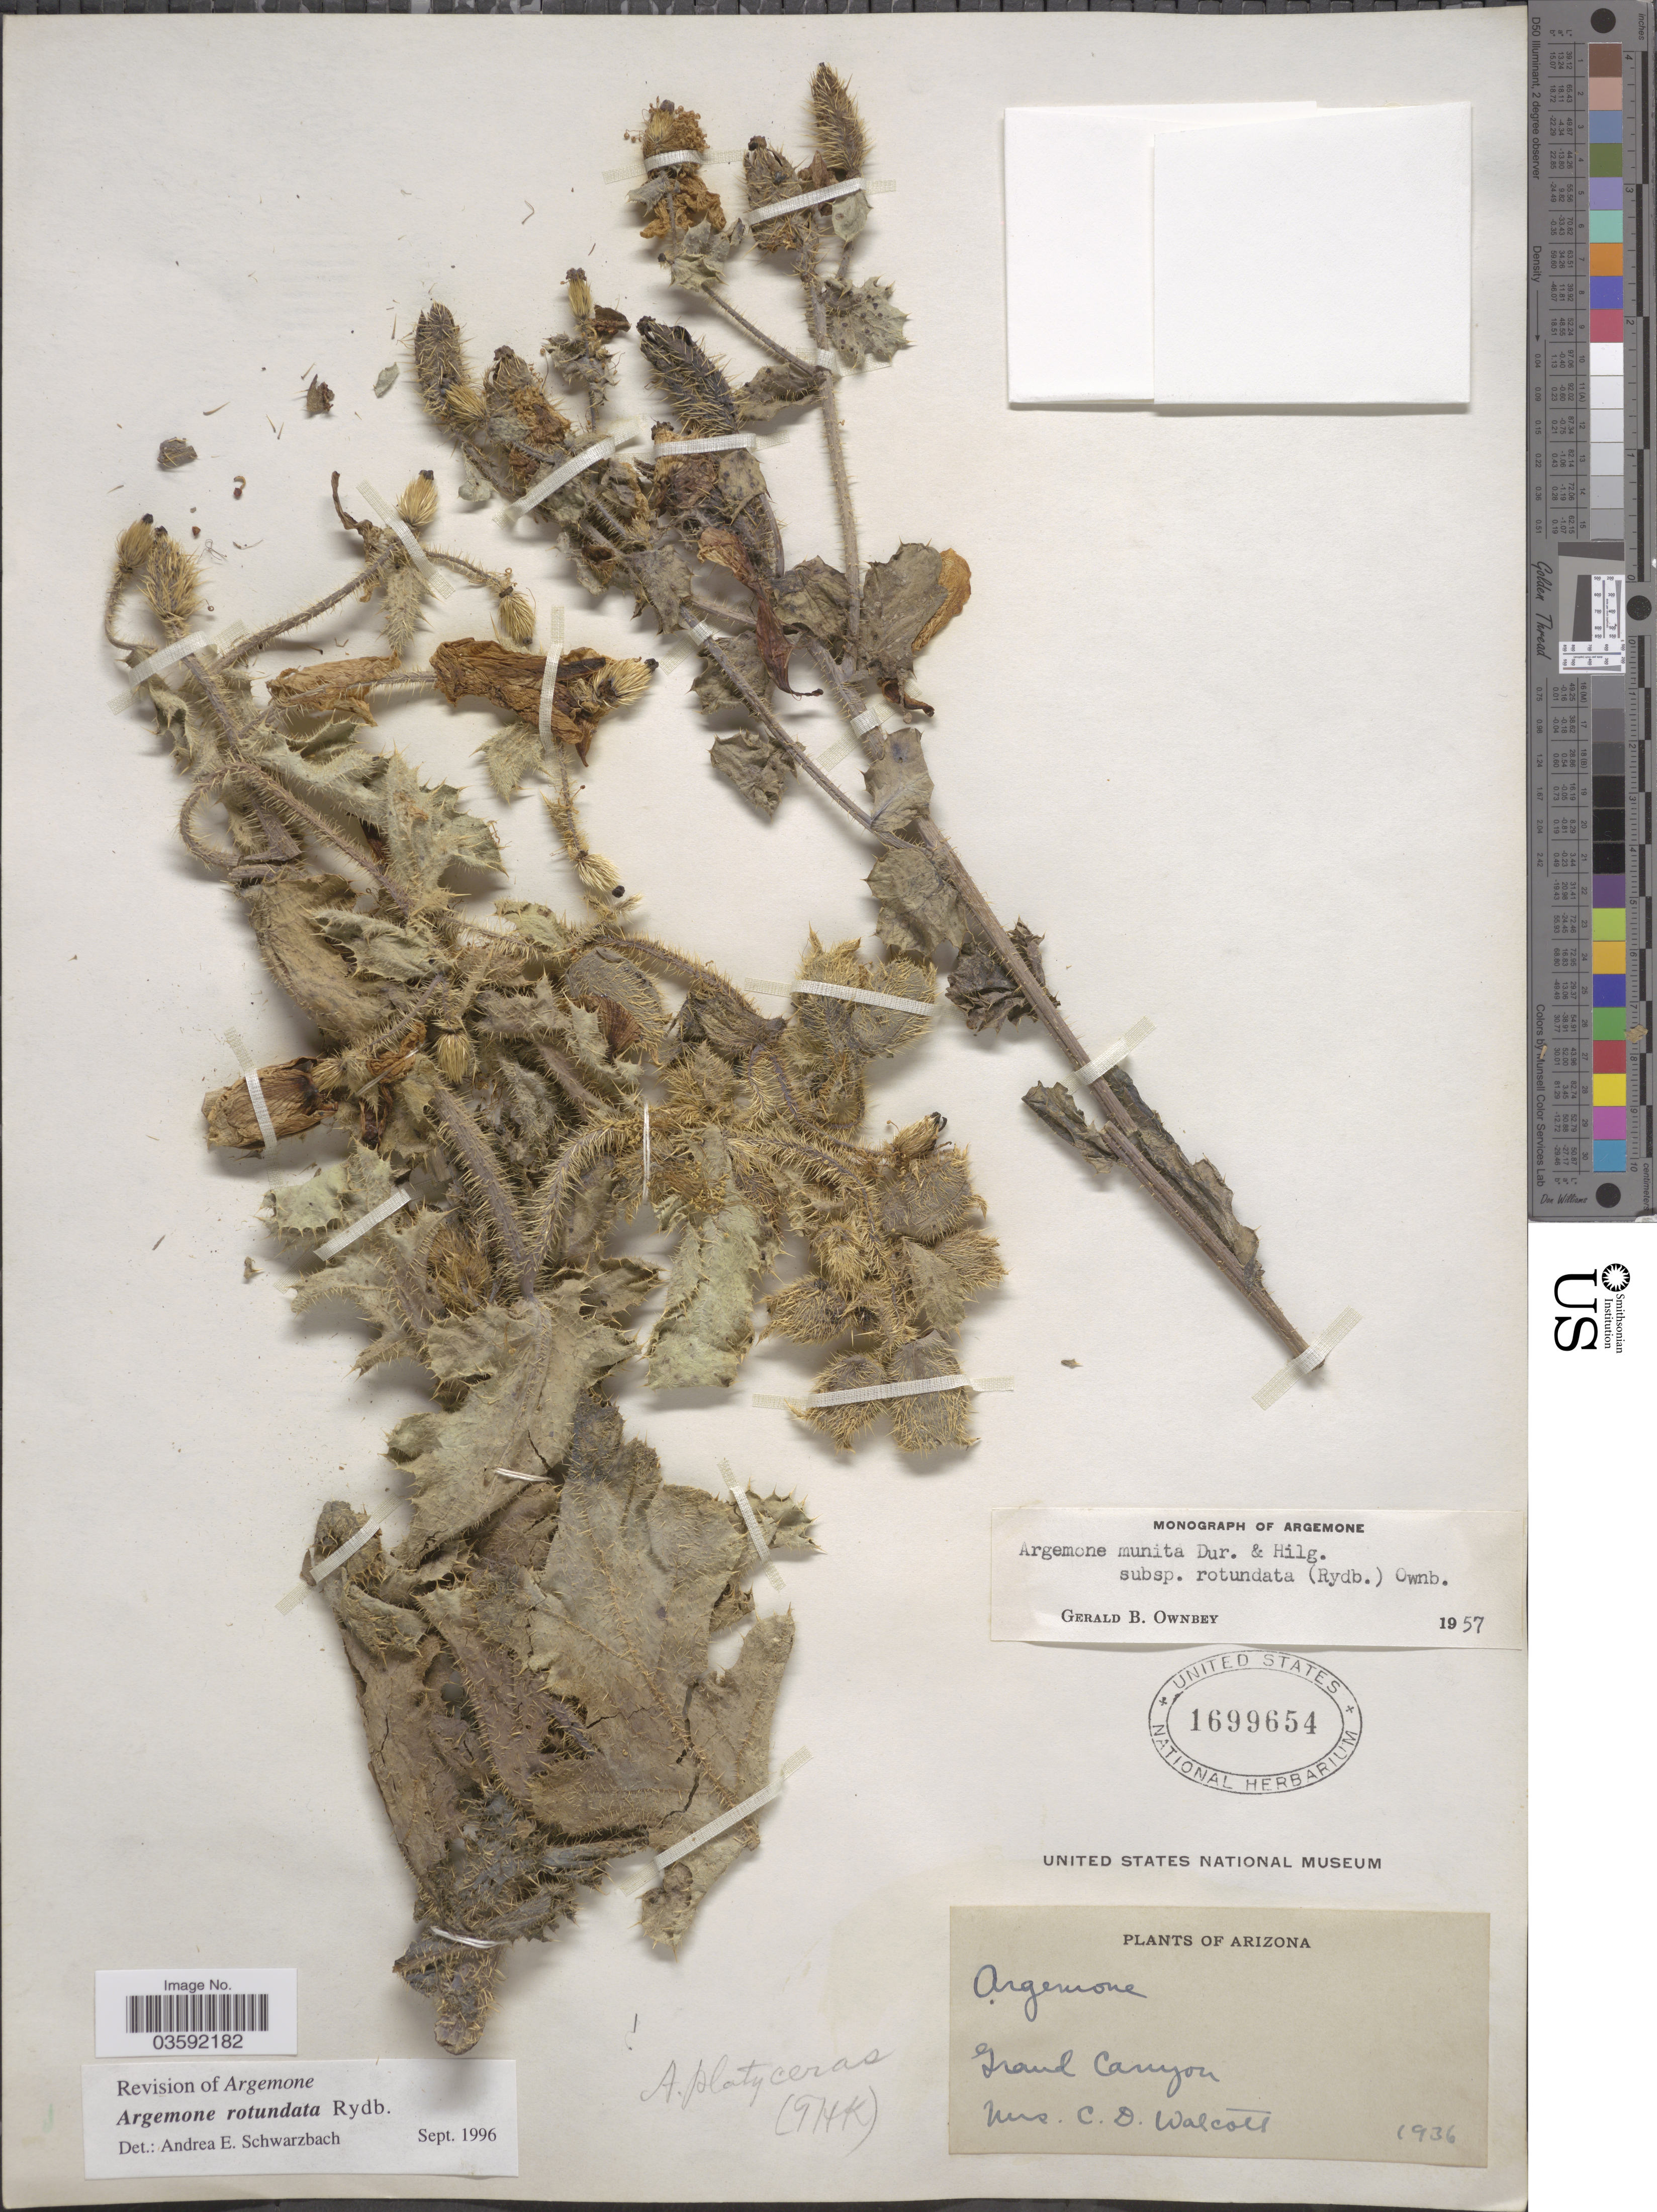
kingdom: Plantae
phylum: Tracheophyta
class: Magnoliopsida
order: Ranunculales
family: Papaveraceae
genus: Argemone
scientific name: Argemone rotundata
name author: Rydb.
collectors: C. Walcott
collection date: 1936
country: United States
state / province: Arizona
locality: Grand Canyon.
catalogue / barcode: US 1699654